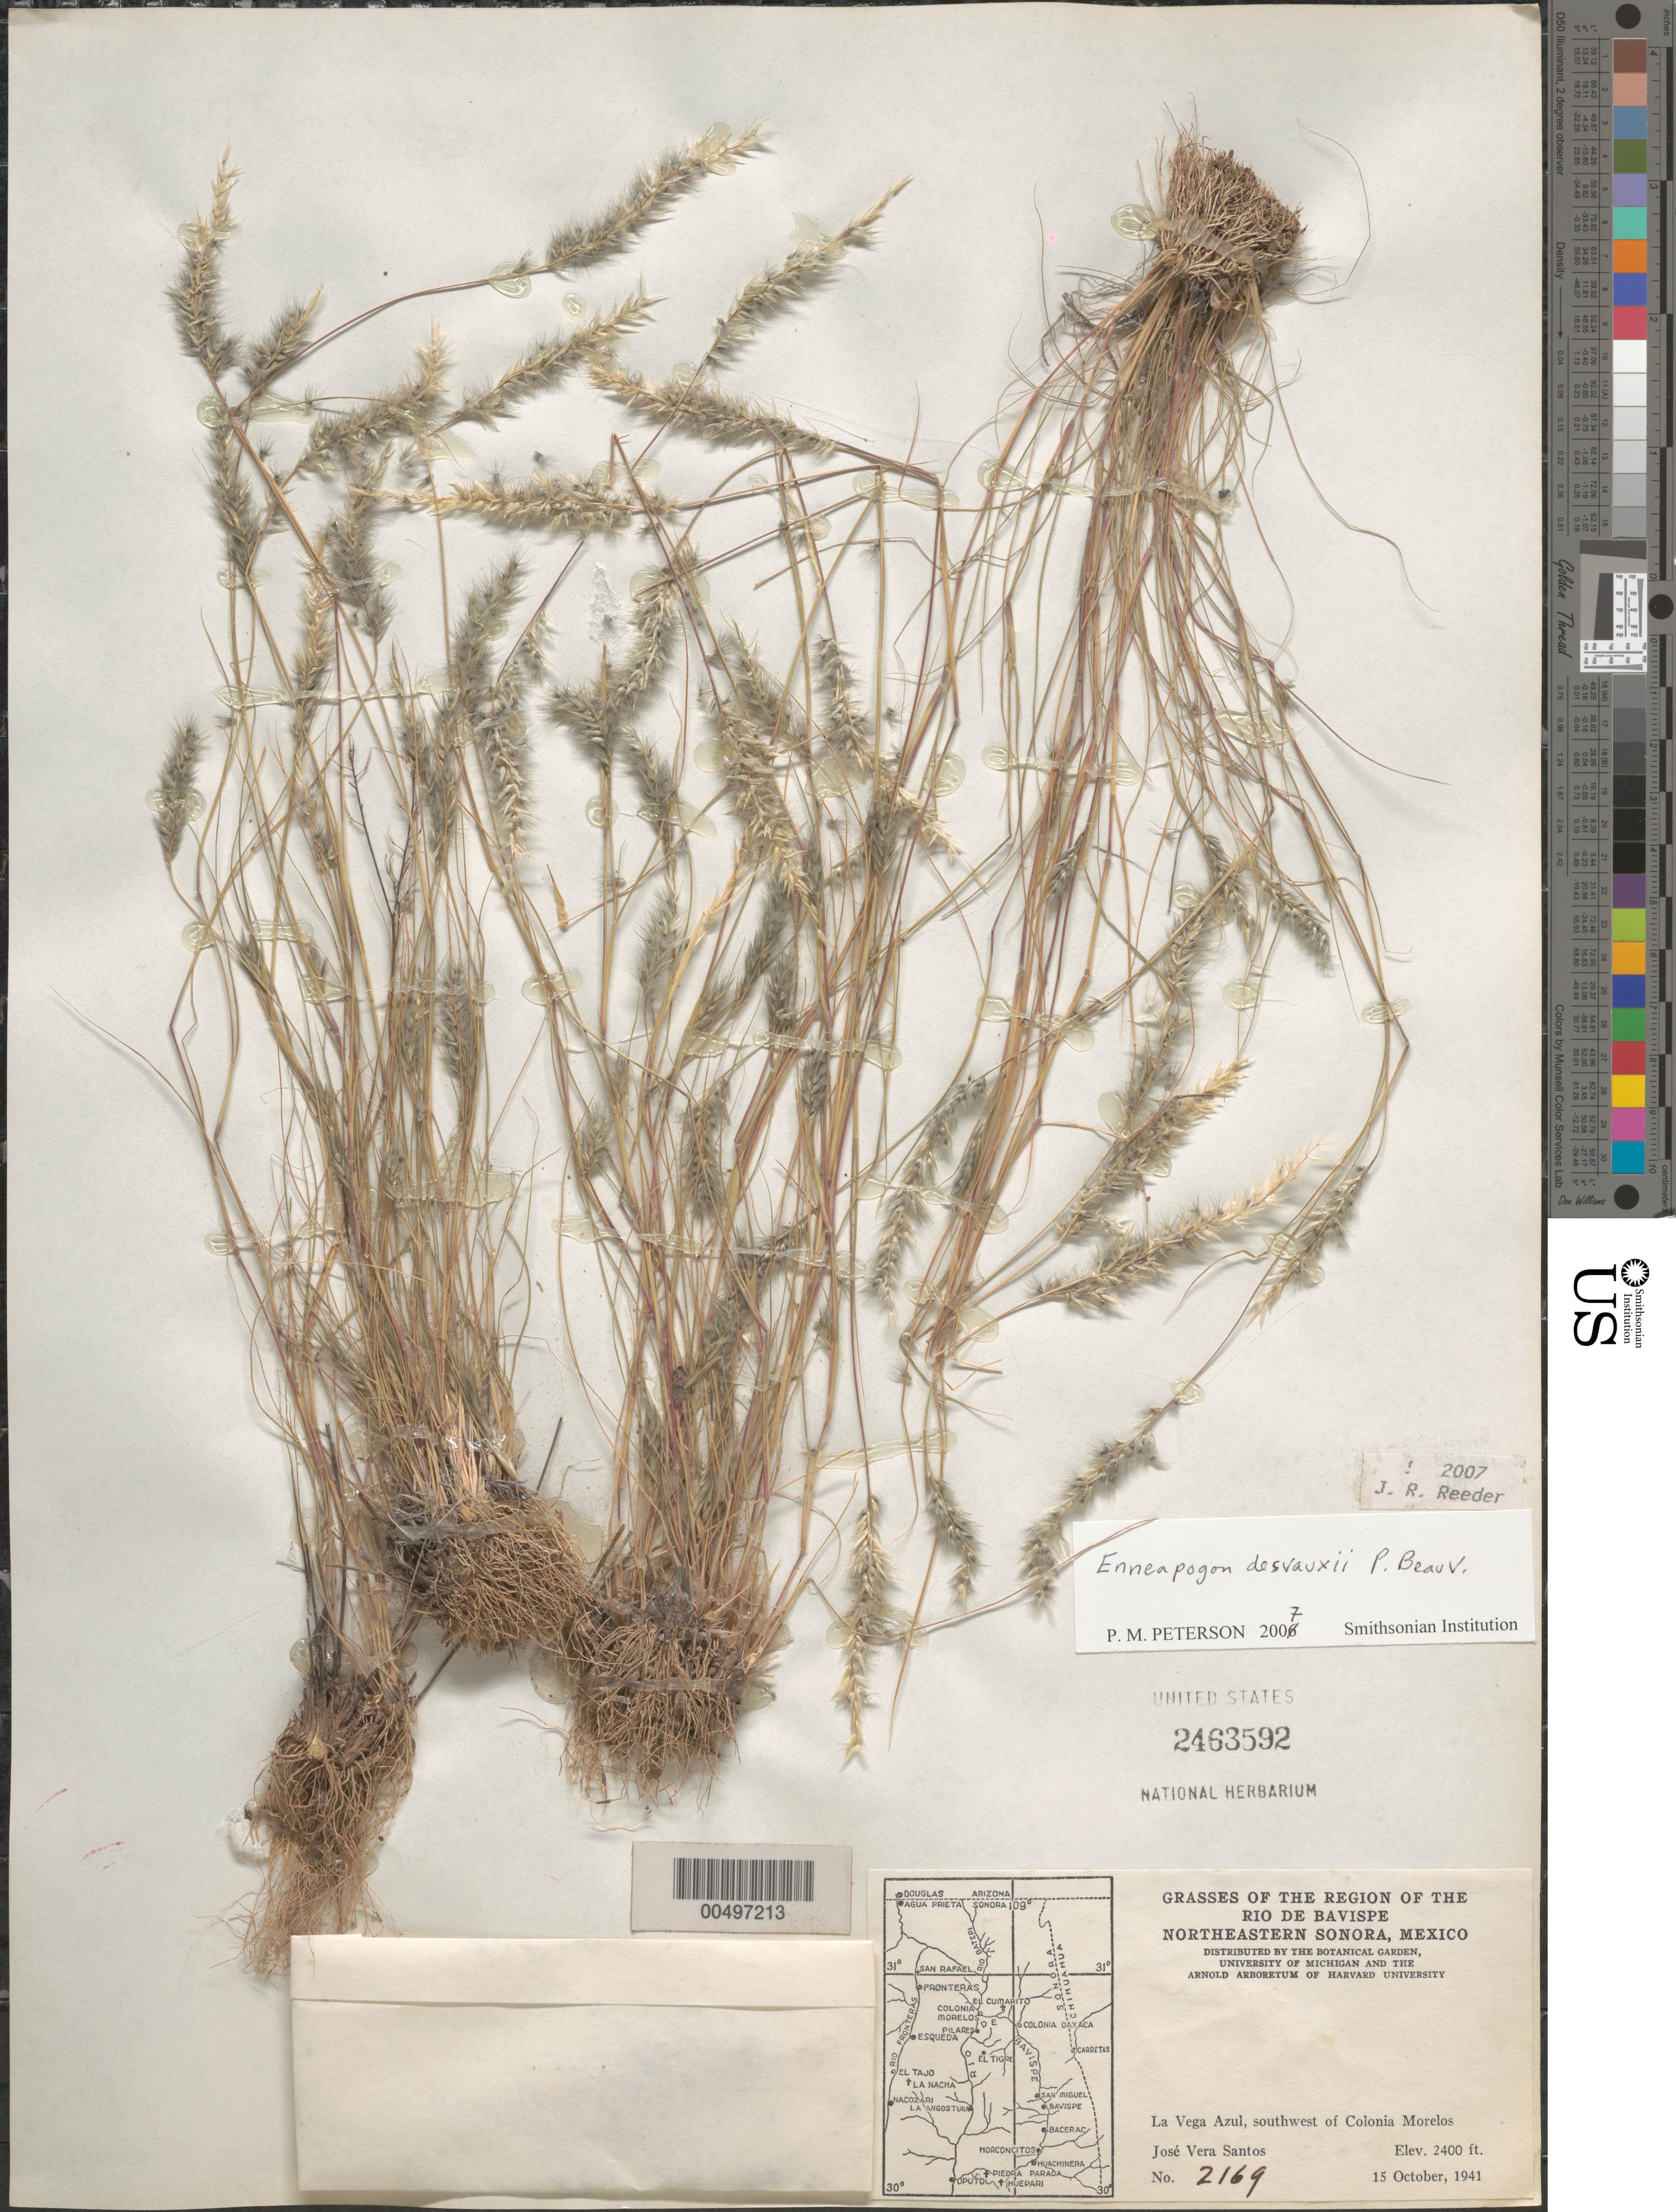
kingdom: Plantae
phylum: Tracheophyta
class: Liliopsida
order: Poales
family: Poaceae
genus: Enneapogon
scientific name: Enneapogon desvauxii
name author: P. Beauv.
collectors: J. V. Santos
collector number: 2169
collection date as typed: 15 Oct 1941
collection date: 1941-10-15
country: Mexico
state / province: Sonora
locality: Region of the Rio de Bavispe, NE Sonora, La Vega Azul, SW of Colonia Morelos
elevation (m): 732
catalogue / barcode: US 2463592